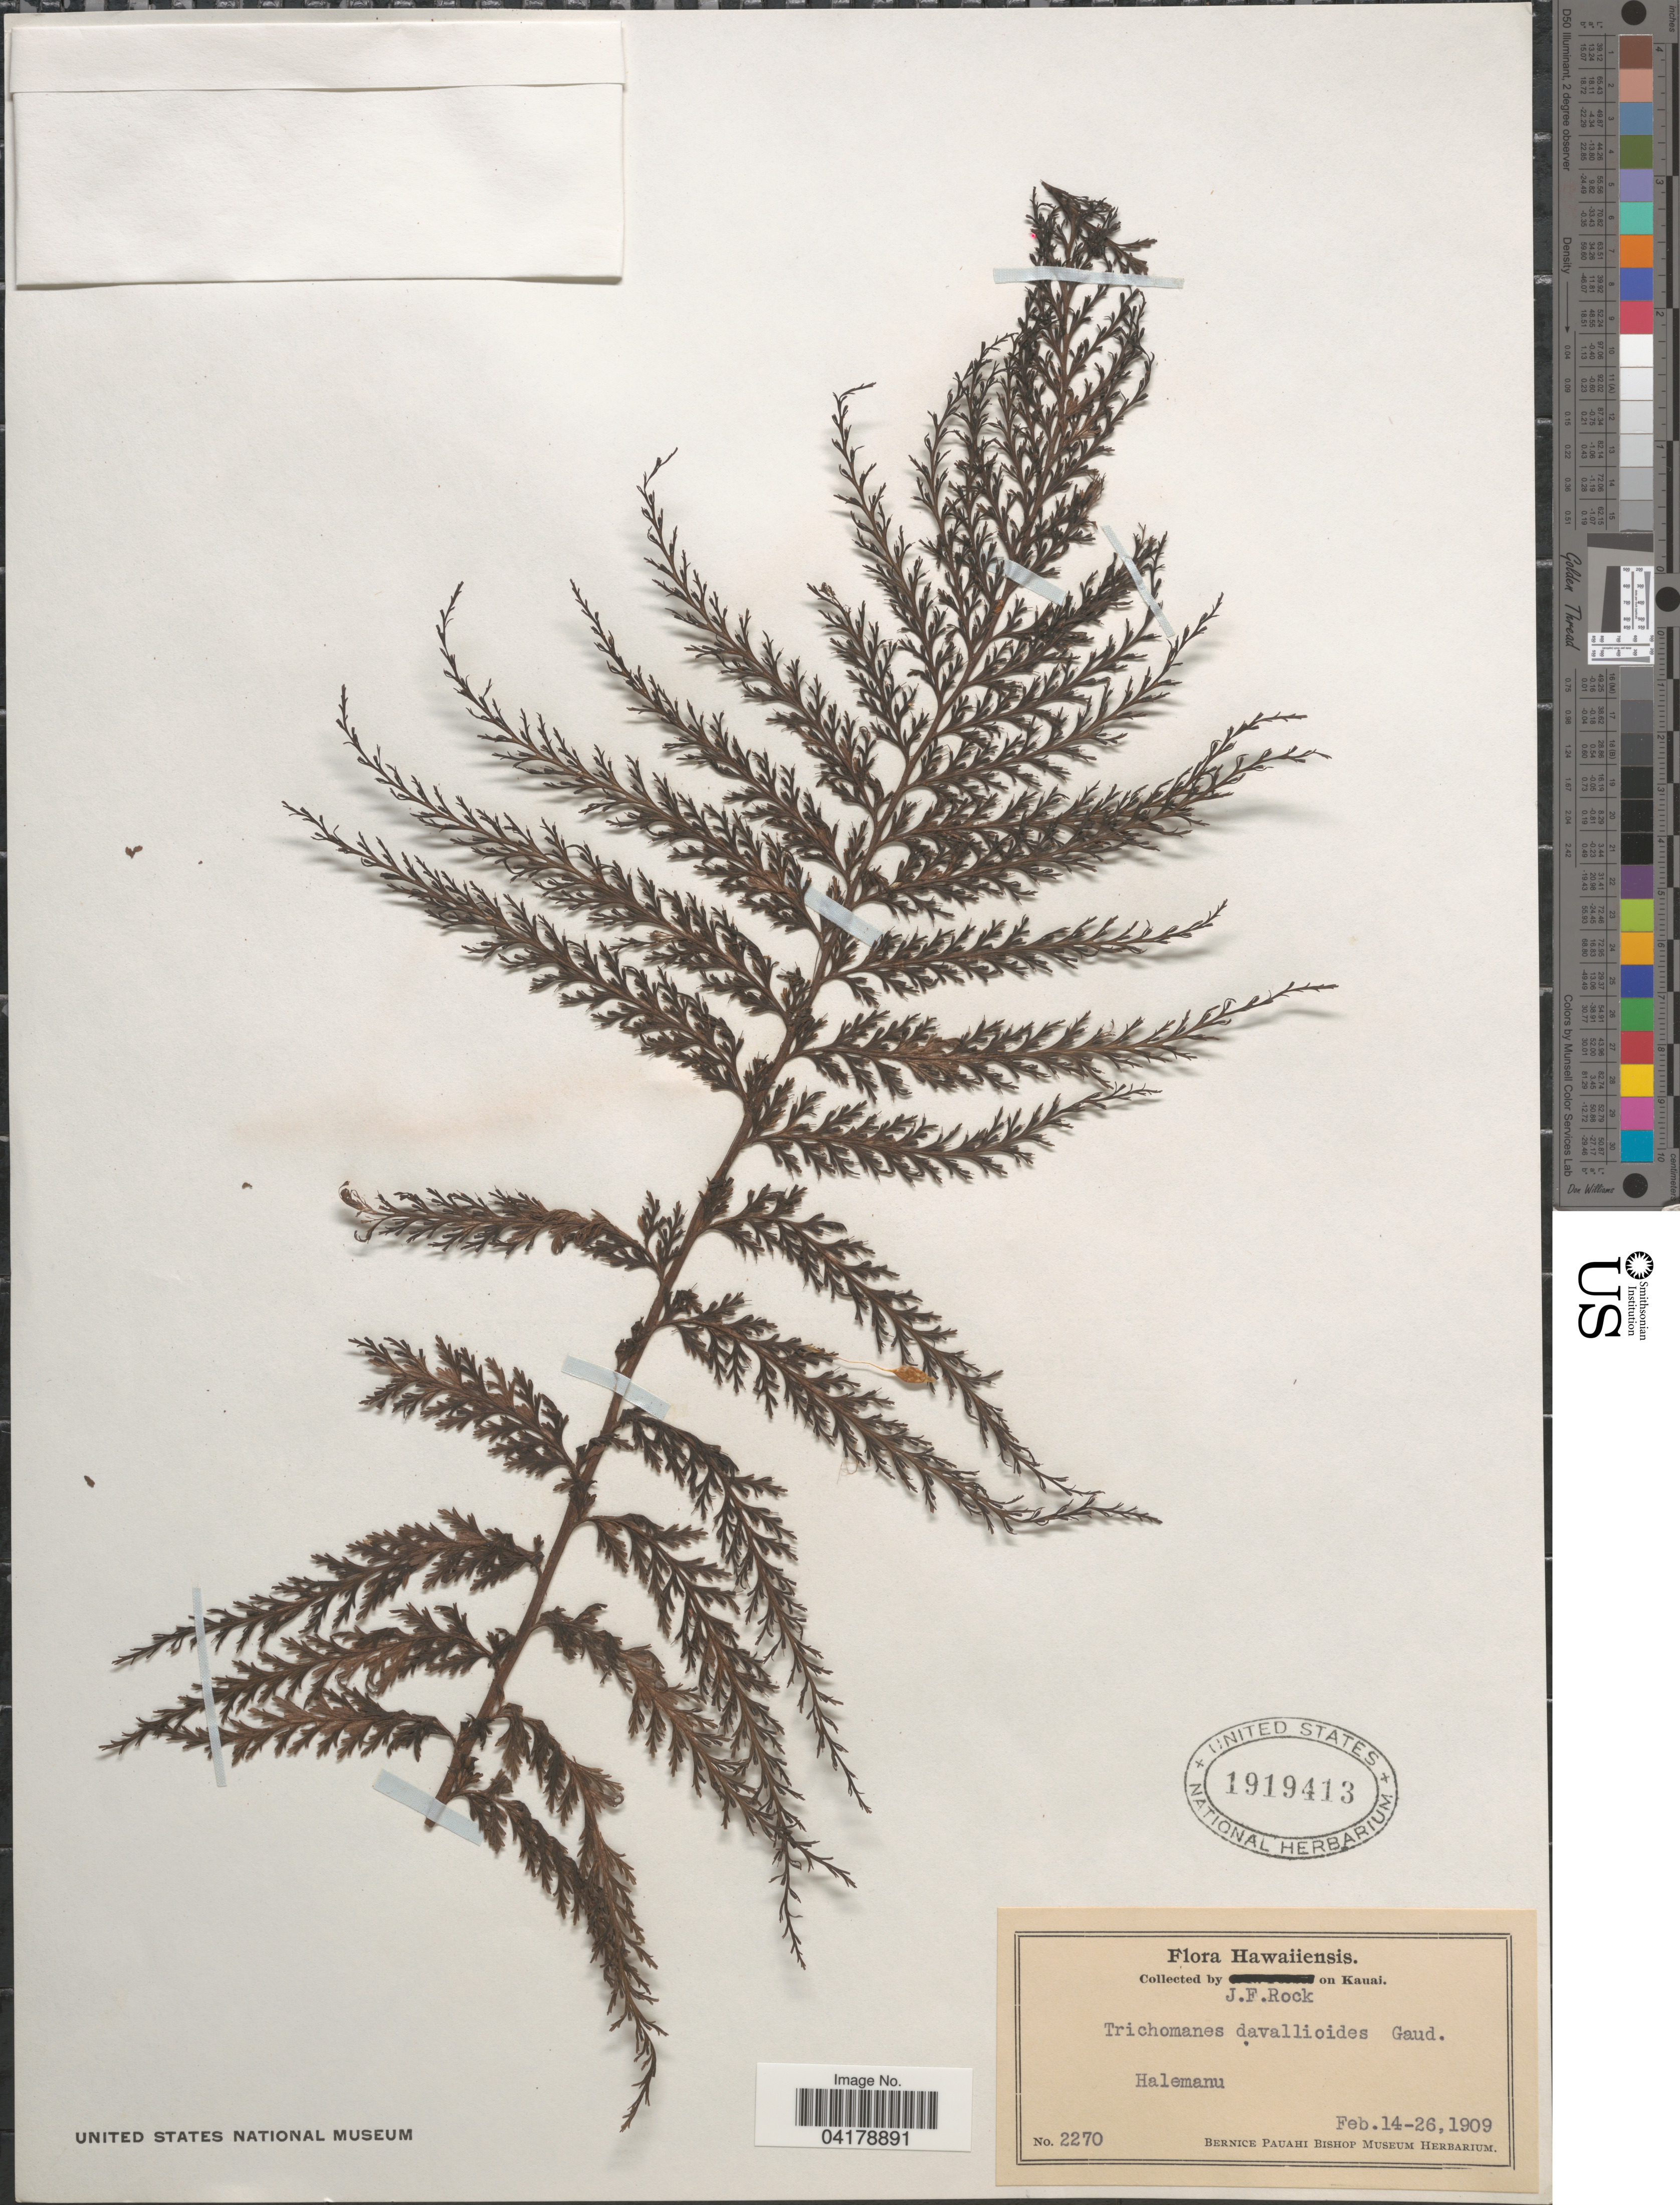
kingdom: Plantae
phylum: Tracheophyta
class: Polypodiopsida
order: Hymenophyllales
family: Hymenophyllaceae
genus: Trichomanes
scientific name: Trichomanes davallioides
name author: Gaudich.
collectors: J. Rock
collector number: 2270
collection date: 1909-02-14/1909-02-26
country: United States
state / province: Hawaii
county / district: Kauai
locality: Kauai. Halemanu.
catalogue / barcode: US 1919413